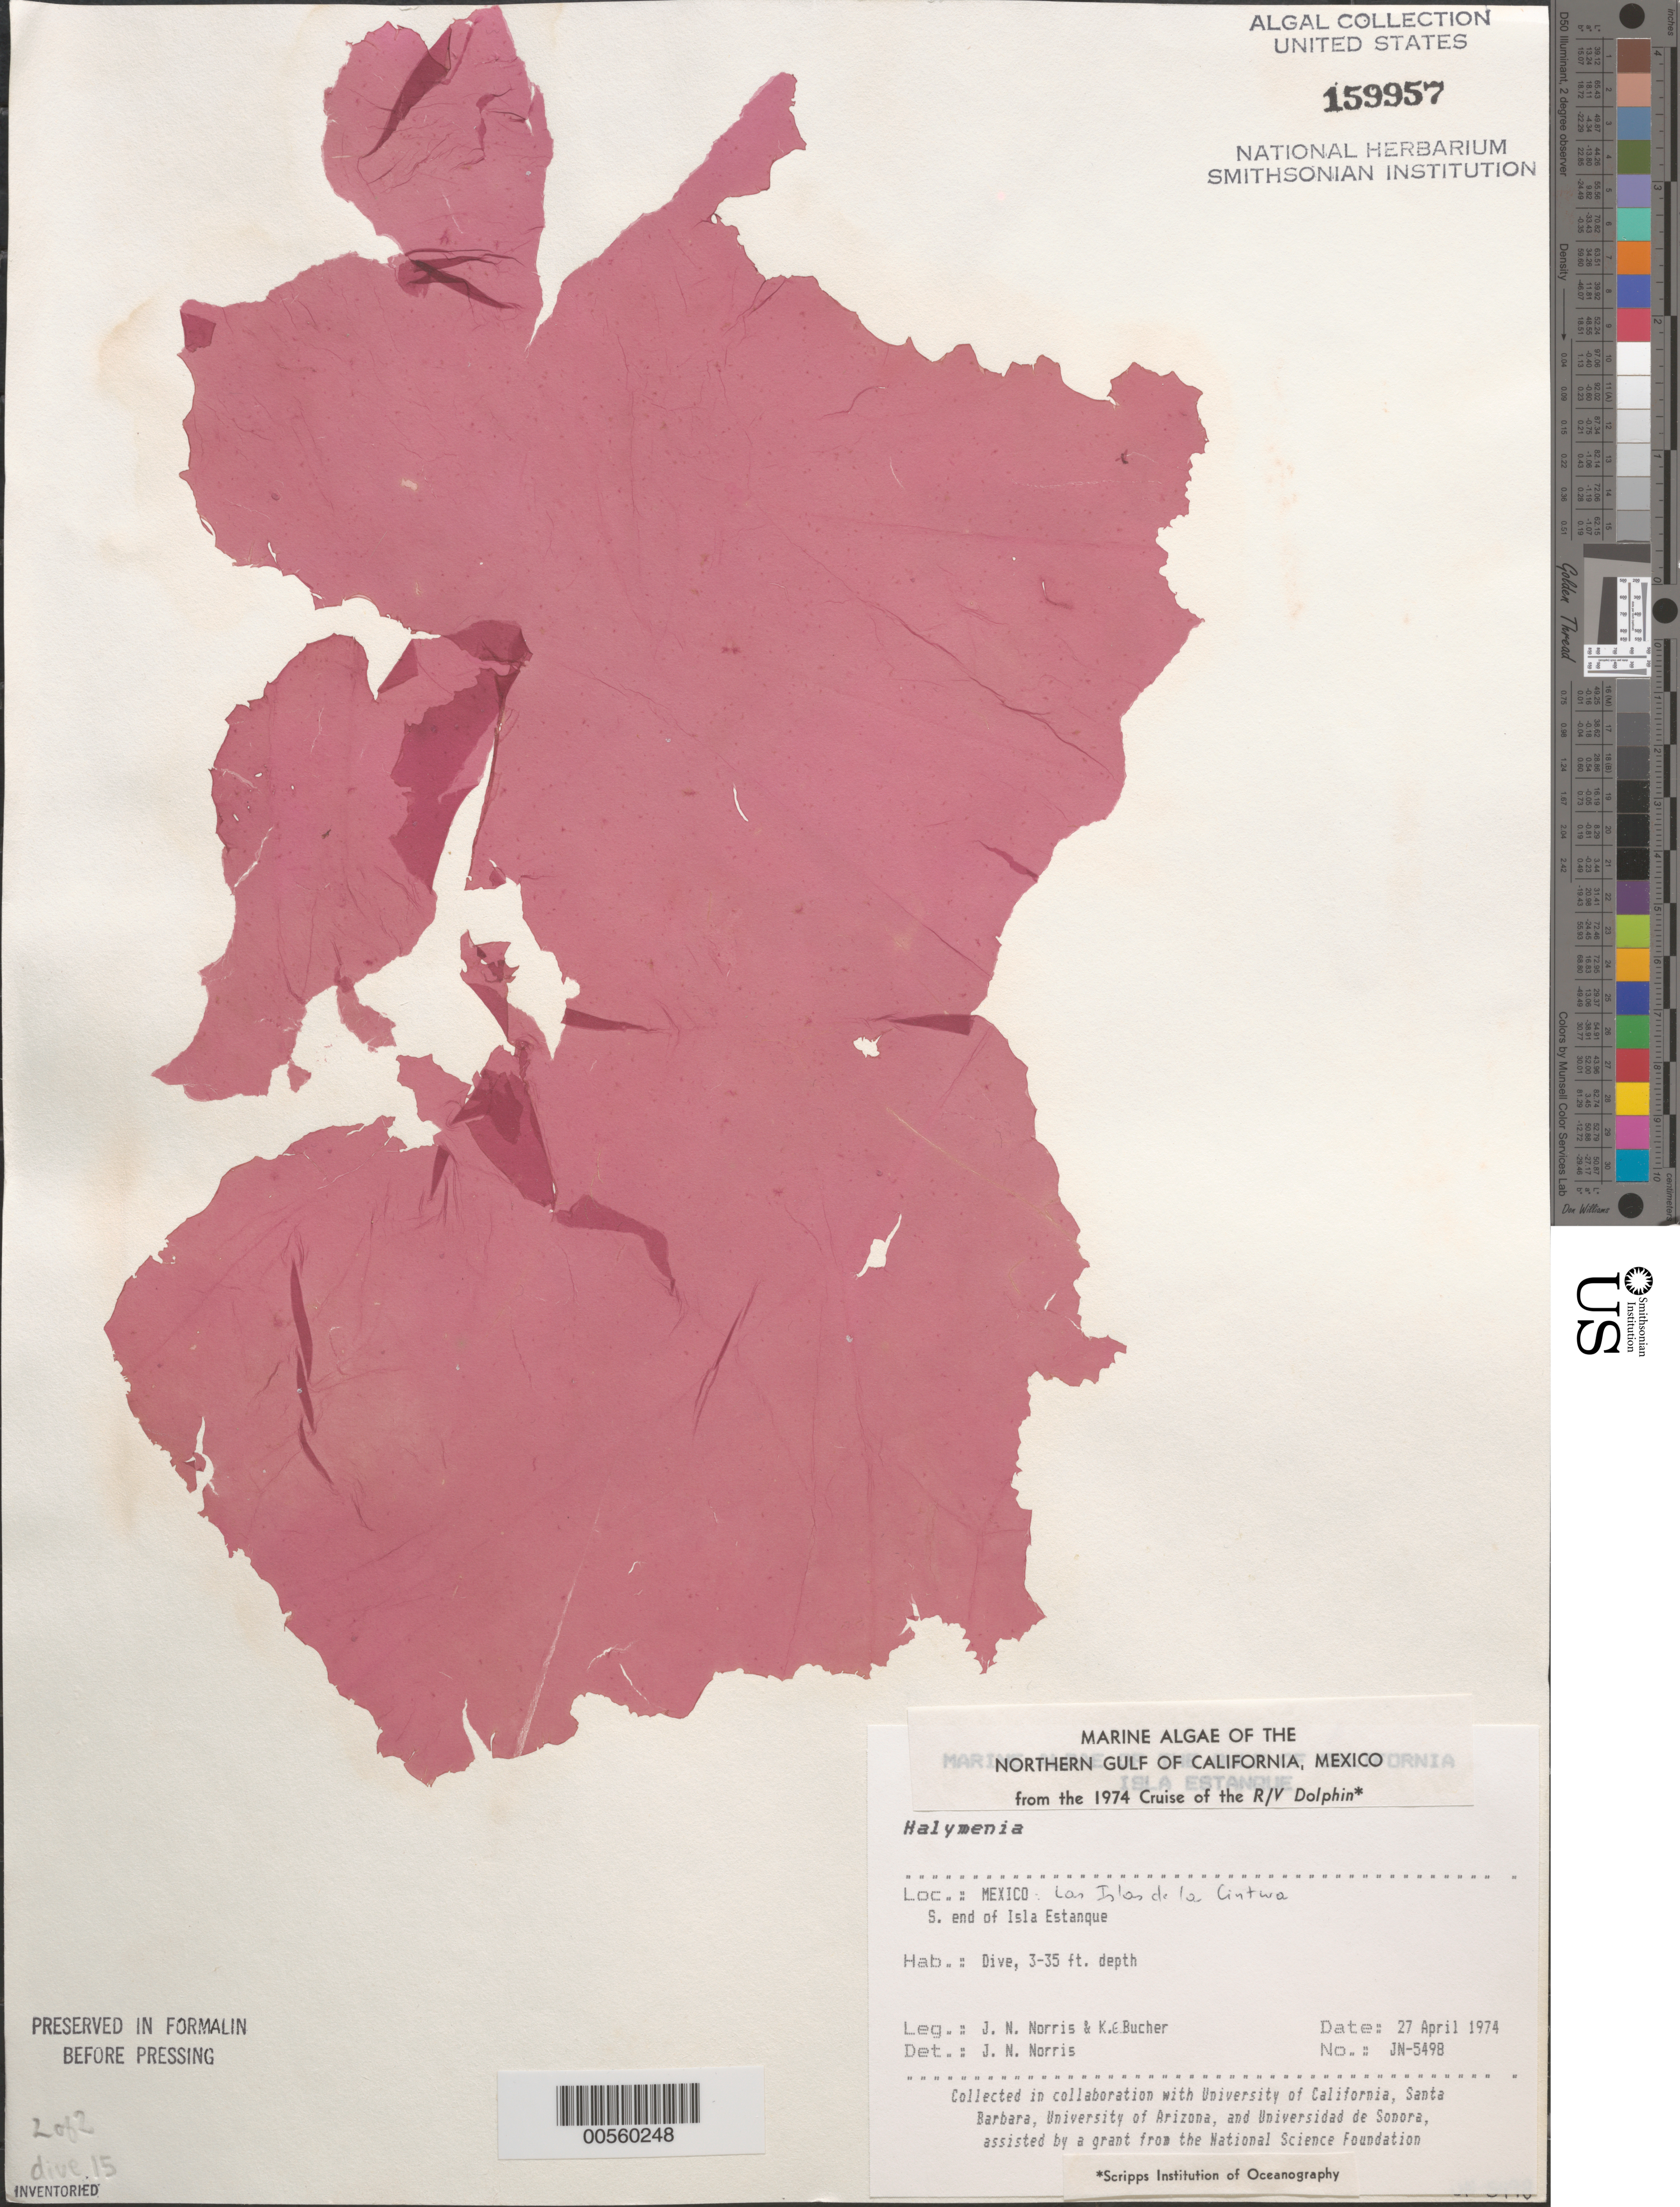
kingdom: Plantae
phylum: Rhodophyta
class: Florideophyceae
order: Halymeniales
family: Halymeniaceae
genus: Halymenia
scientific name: Halymenia sp.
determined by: Norris, James N.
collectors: J. N. Norris & K. E. Bucher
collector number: JN-5498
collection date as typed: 27 Apr 1974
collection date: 1974-04-27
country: Mexico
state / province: Baja California Norte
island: Isla Estanque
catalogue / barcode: US 159957